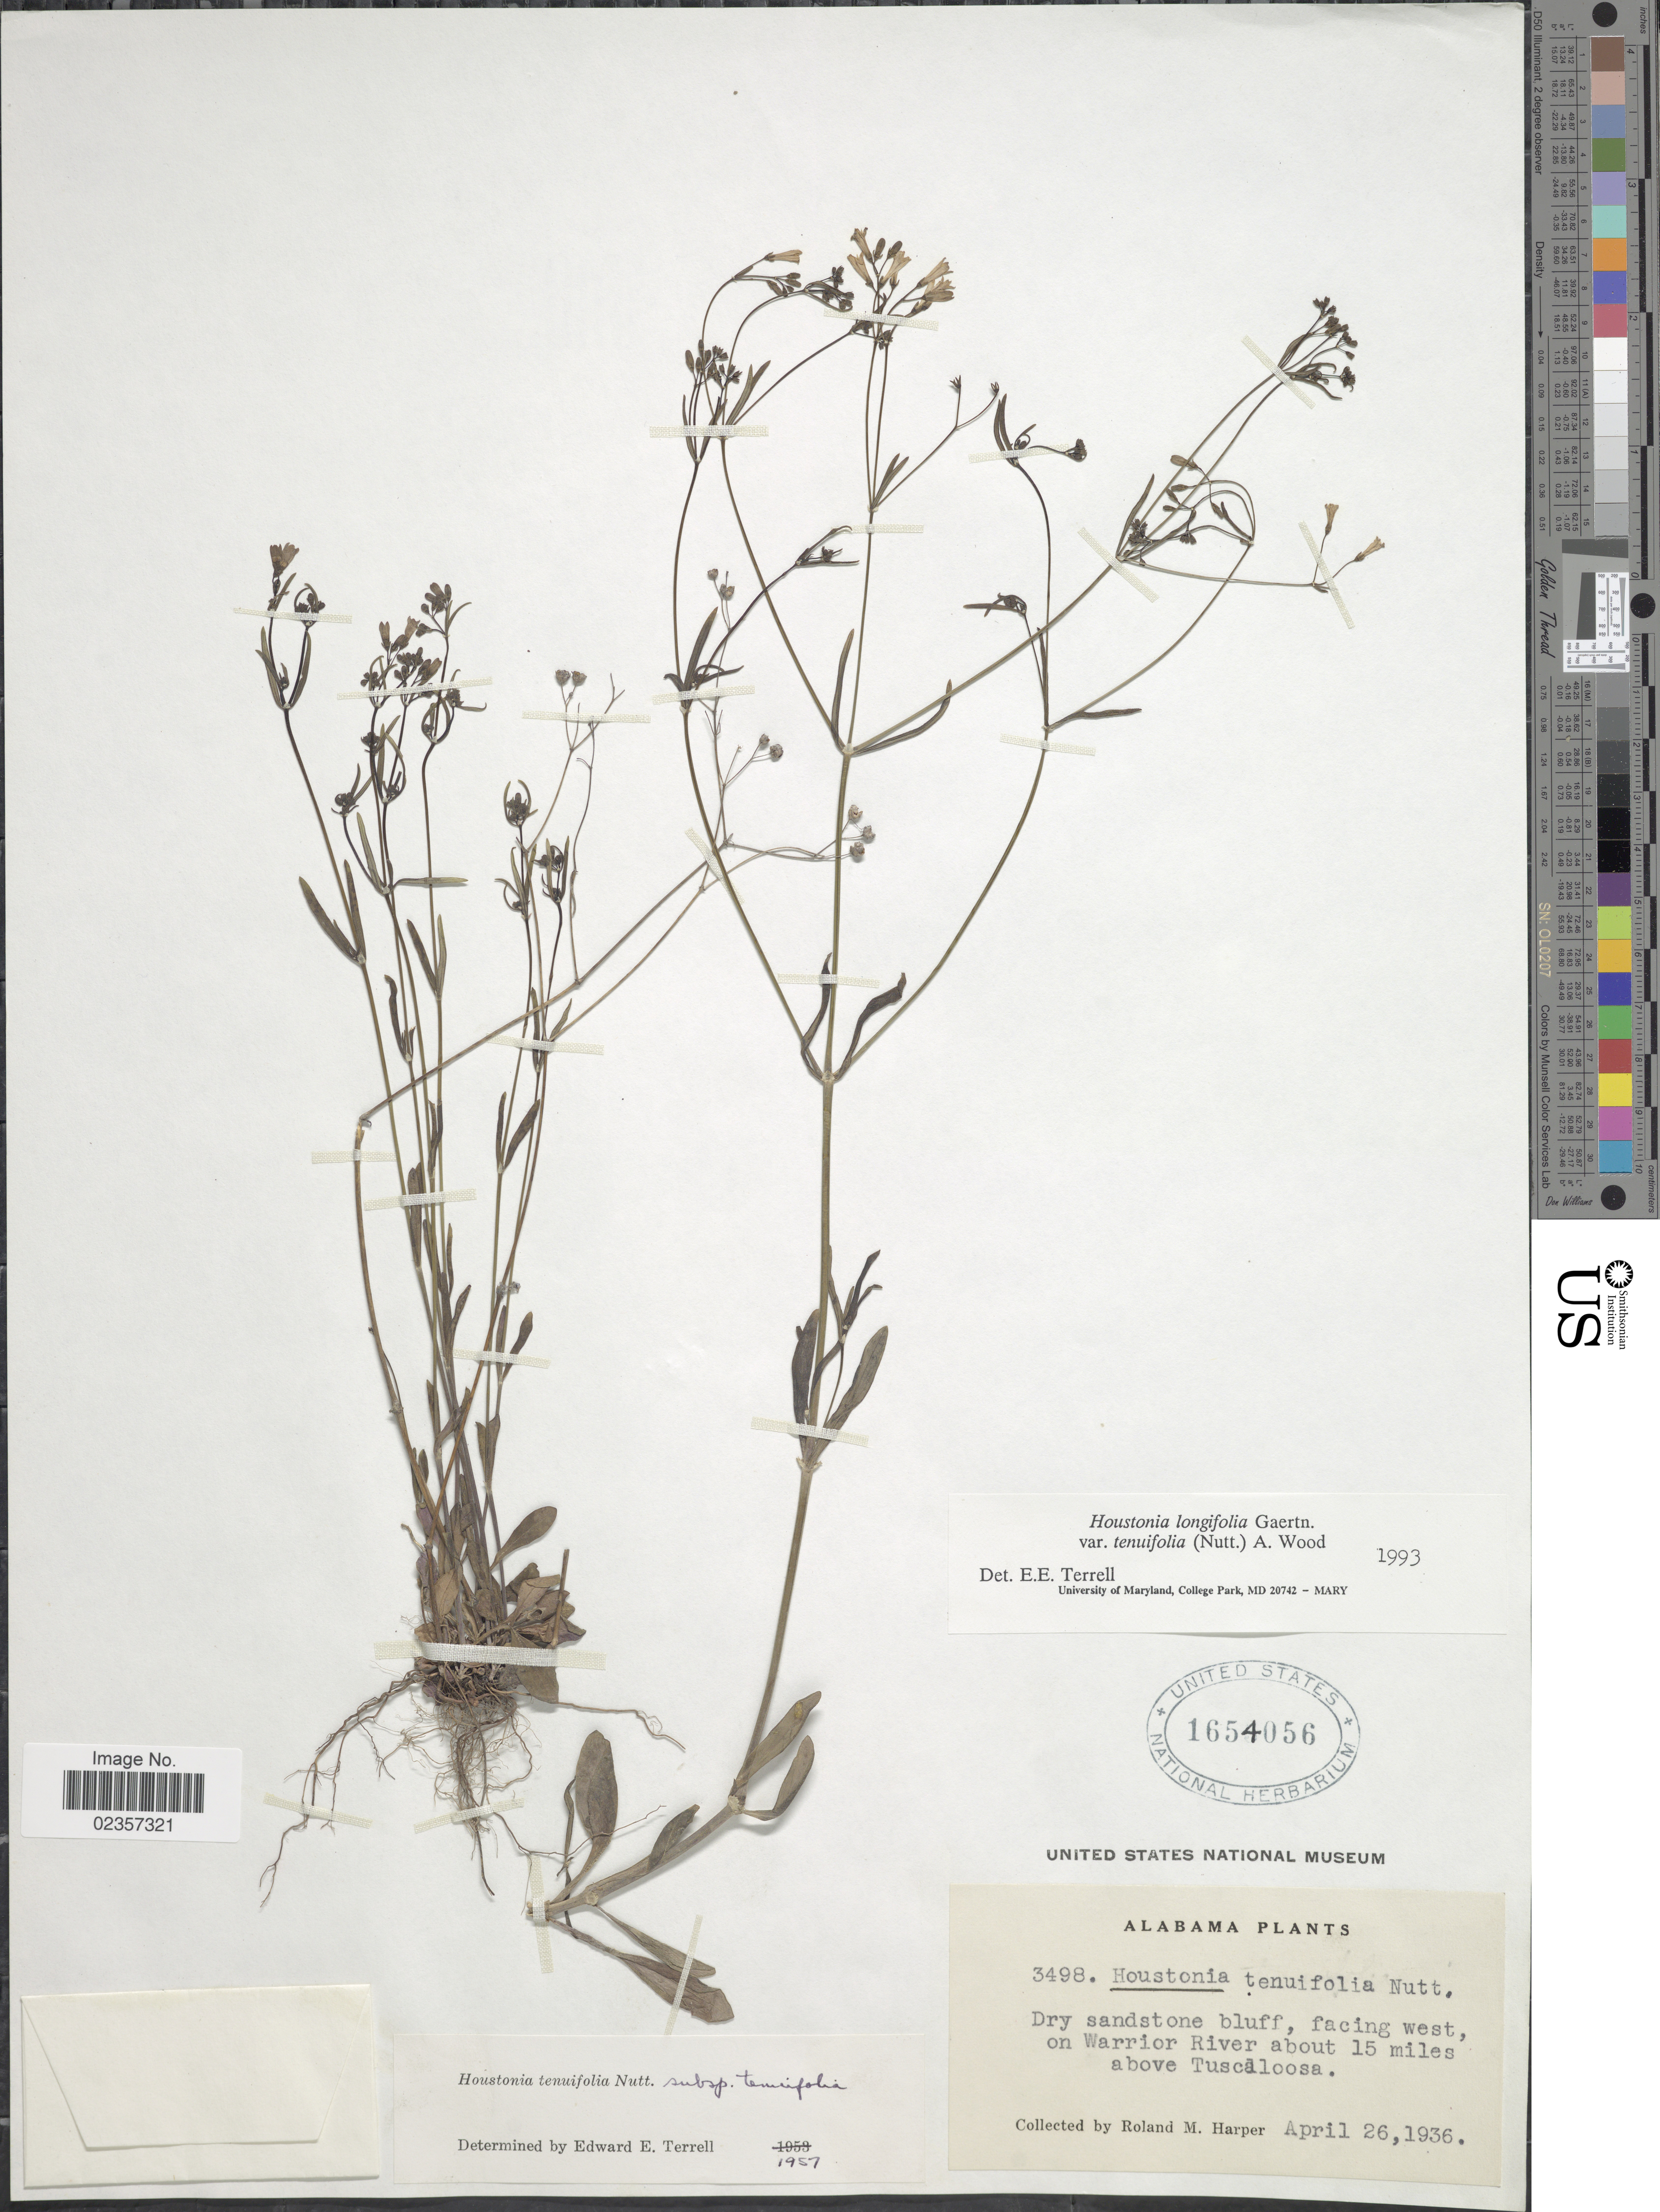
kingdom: Plantae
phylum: Tracheophyta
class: Magnoliopsida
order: Gentianales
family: Rubiaceae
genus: Houstonia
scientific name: Houstonia longifolia var. tenuifolia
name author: (Nutt.) Alph. Wood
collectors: R. M. Harper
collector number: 3498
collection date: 1936-04-26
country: United States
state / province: Alabama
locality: Dry sandstone bluff, facing west, on Warrior River about 15 miles above Tuscaloosa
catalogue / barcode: US 1654056